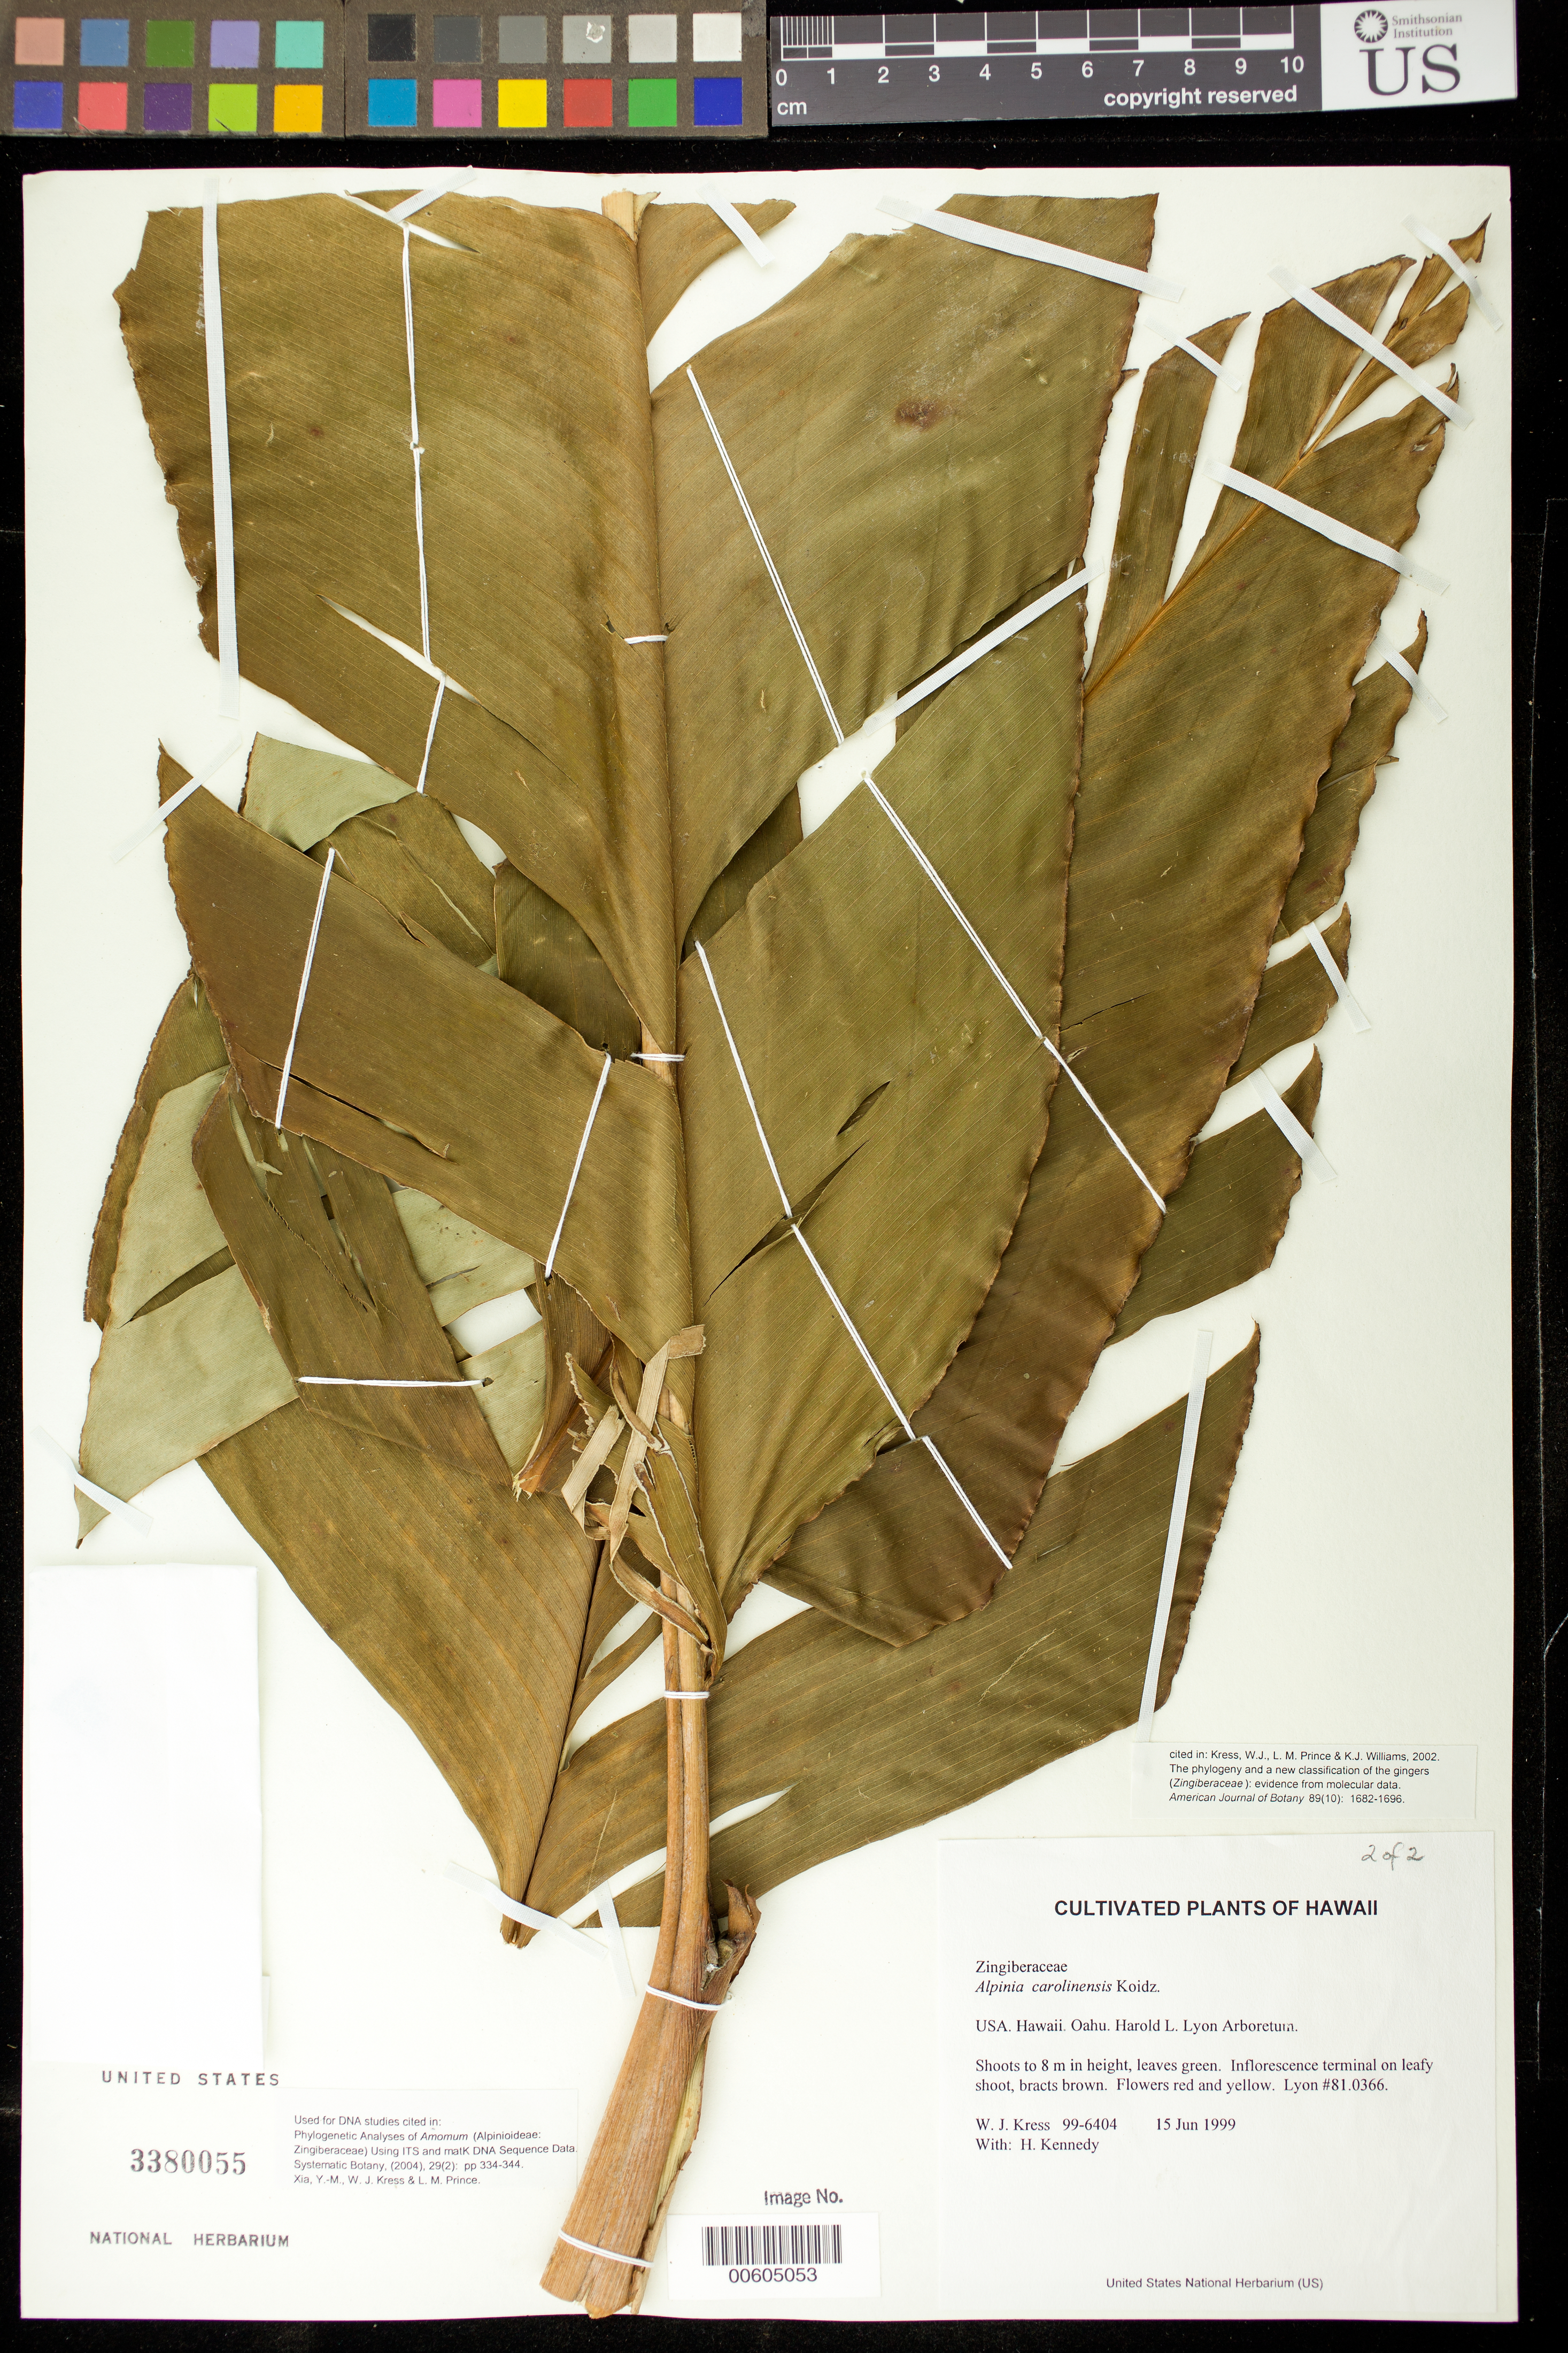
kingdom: Plantae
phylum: Tracheophyta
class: Liliopsida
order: Zingiberales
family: Zingiberaceae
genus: Alpinia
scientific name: Alpinia carolinensis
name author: Koidz.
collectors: W. J. Kress & H. Kennedy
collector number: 99-6404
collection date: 1999-06-15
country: United States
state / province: Hawaii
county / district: Honolulu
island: Oahu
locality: Harold L. Lyon Arboretum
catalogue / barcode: US 3380055